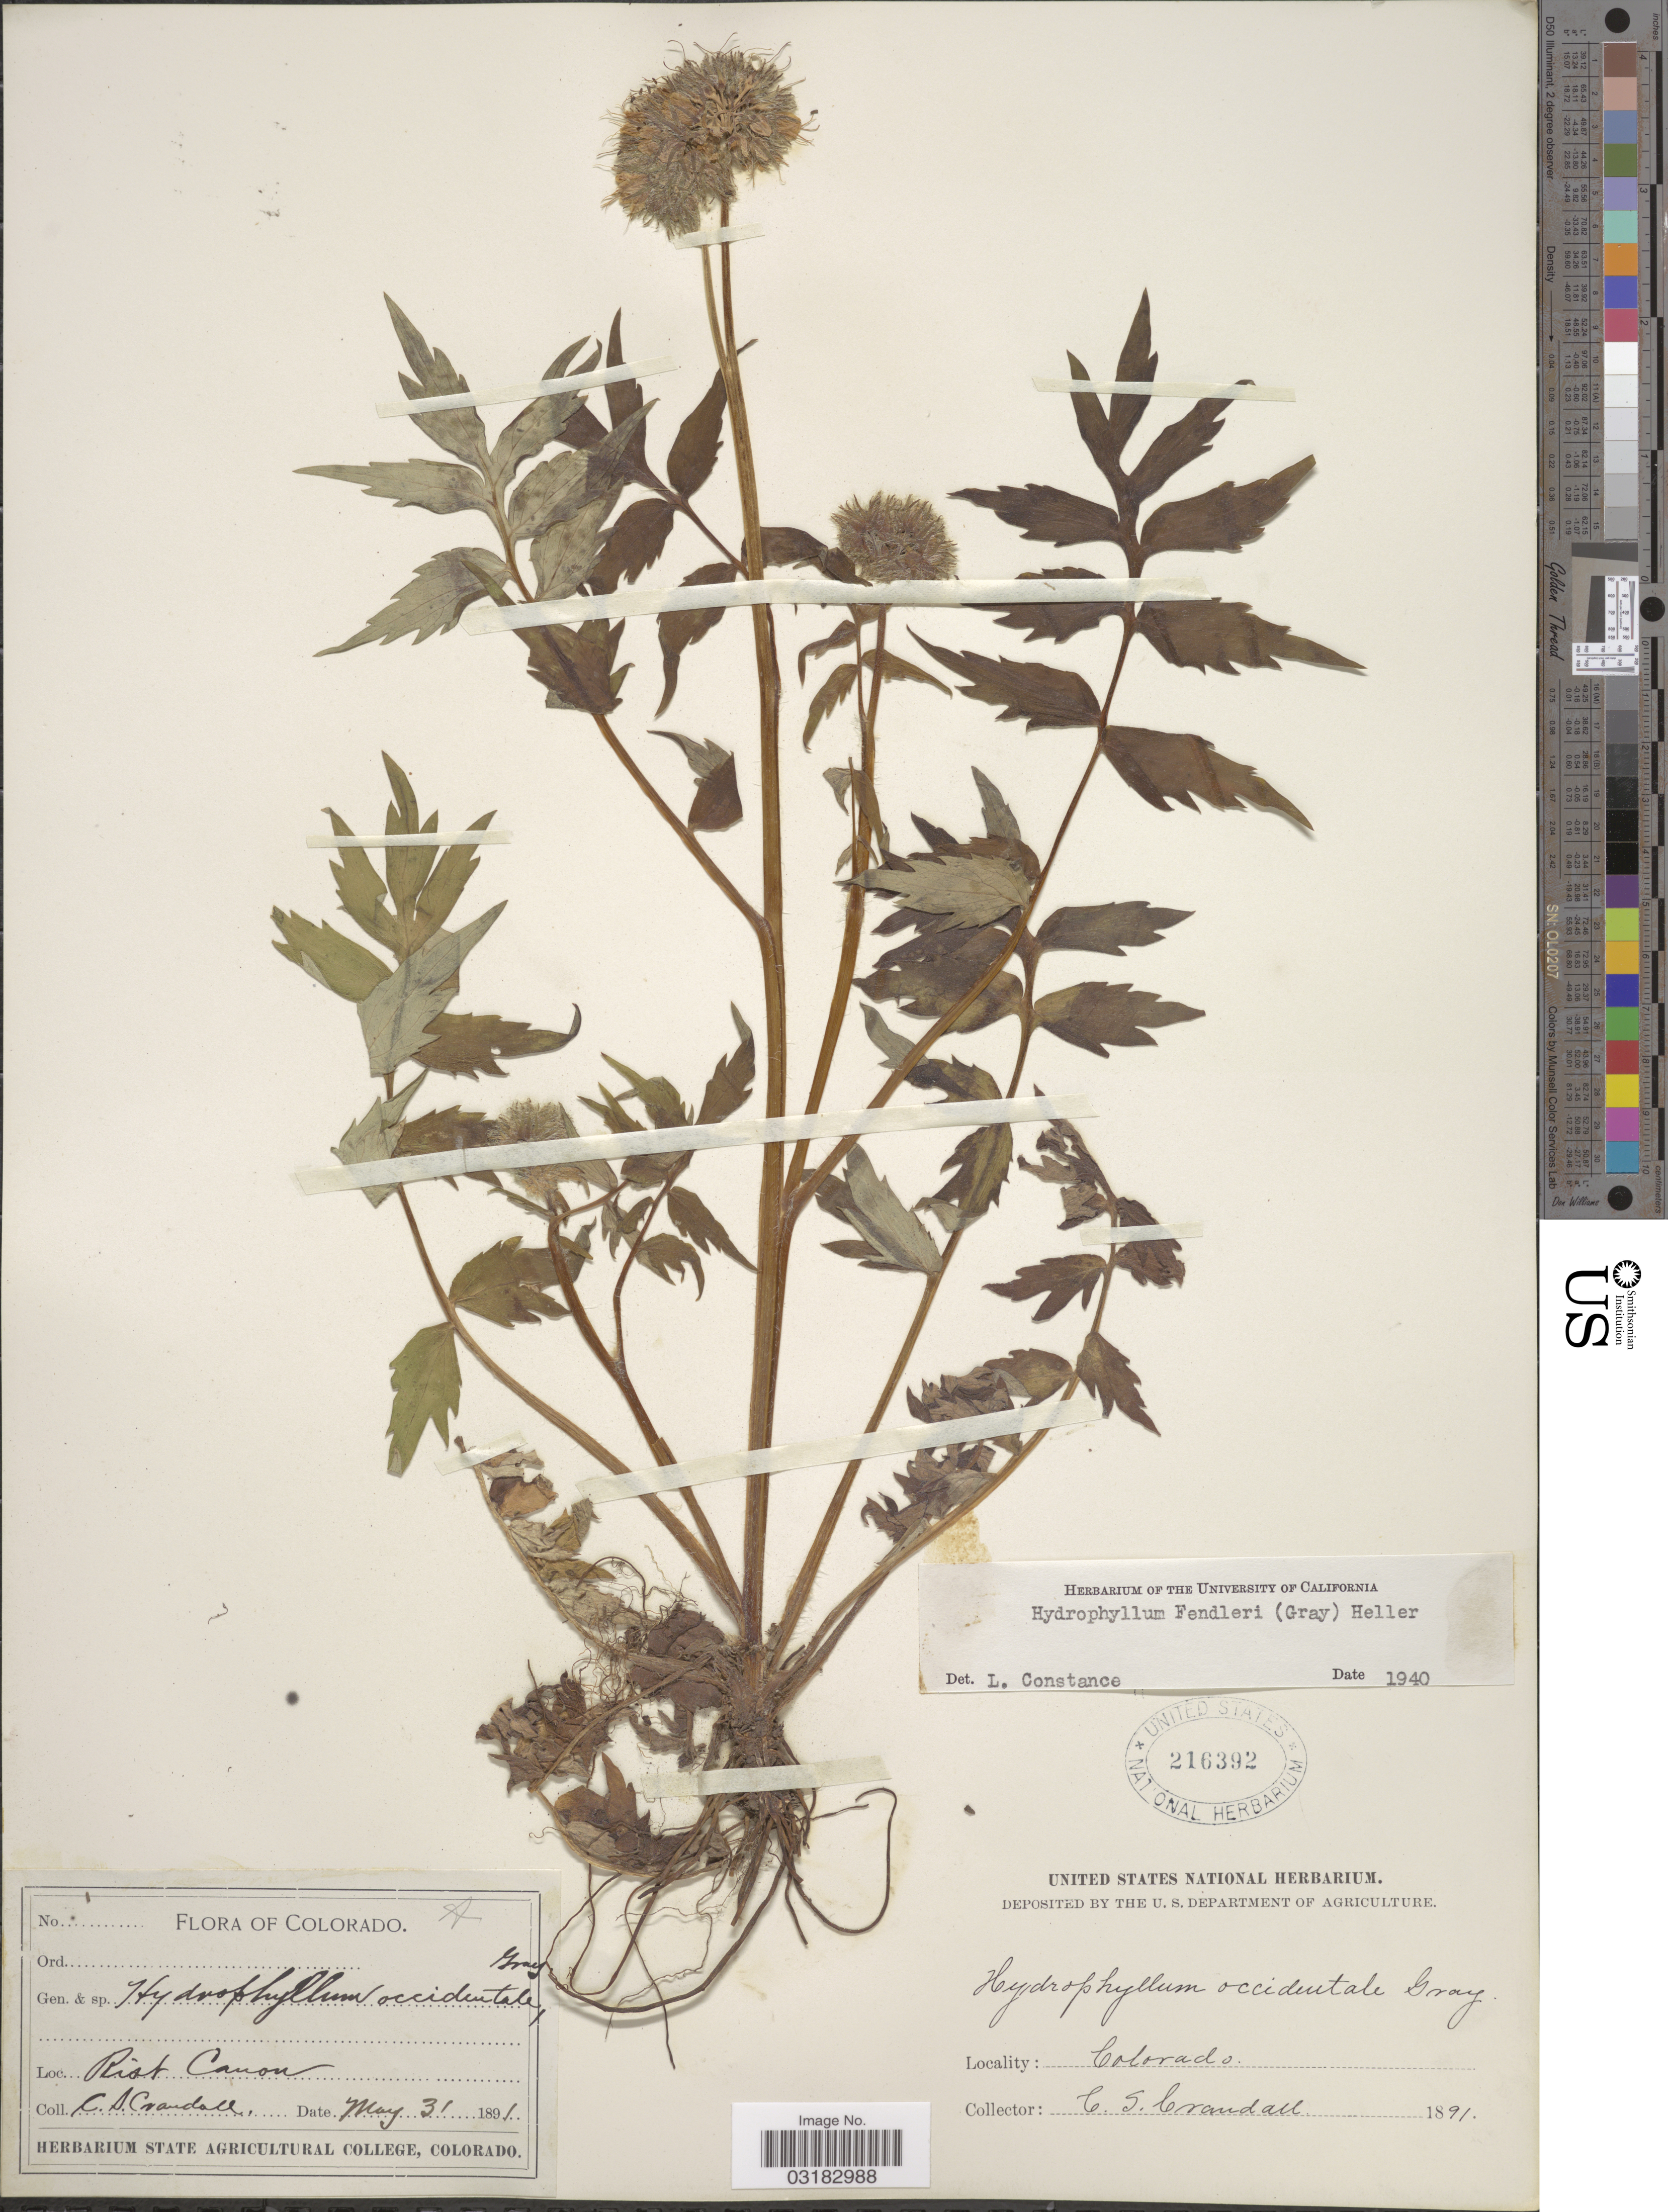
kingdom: Plantae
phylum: Tracheophyta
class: Magnoliopsida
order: Boraginales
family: Hydrophyllaceae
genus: Hydrophyllum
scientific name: Hydrophyllum fendleri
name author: (A. Gray) A. Heller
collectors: C. Crandall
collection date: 1891-05-31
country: United States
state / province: Colorado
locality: Rist Canon.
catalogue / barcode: US 216392